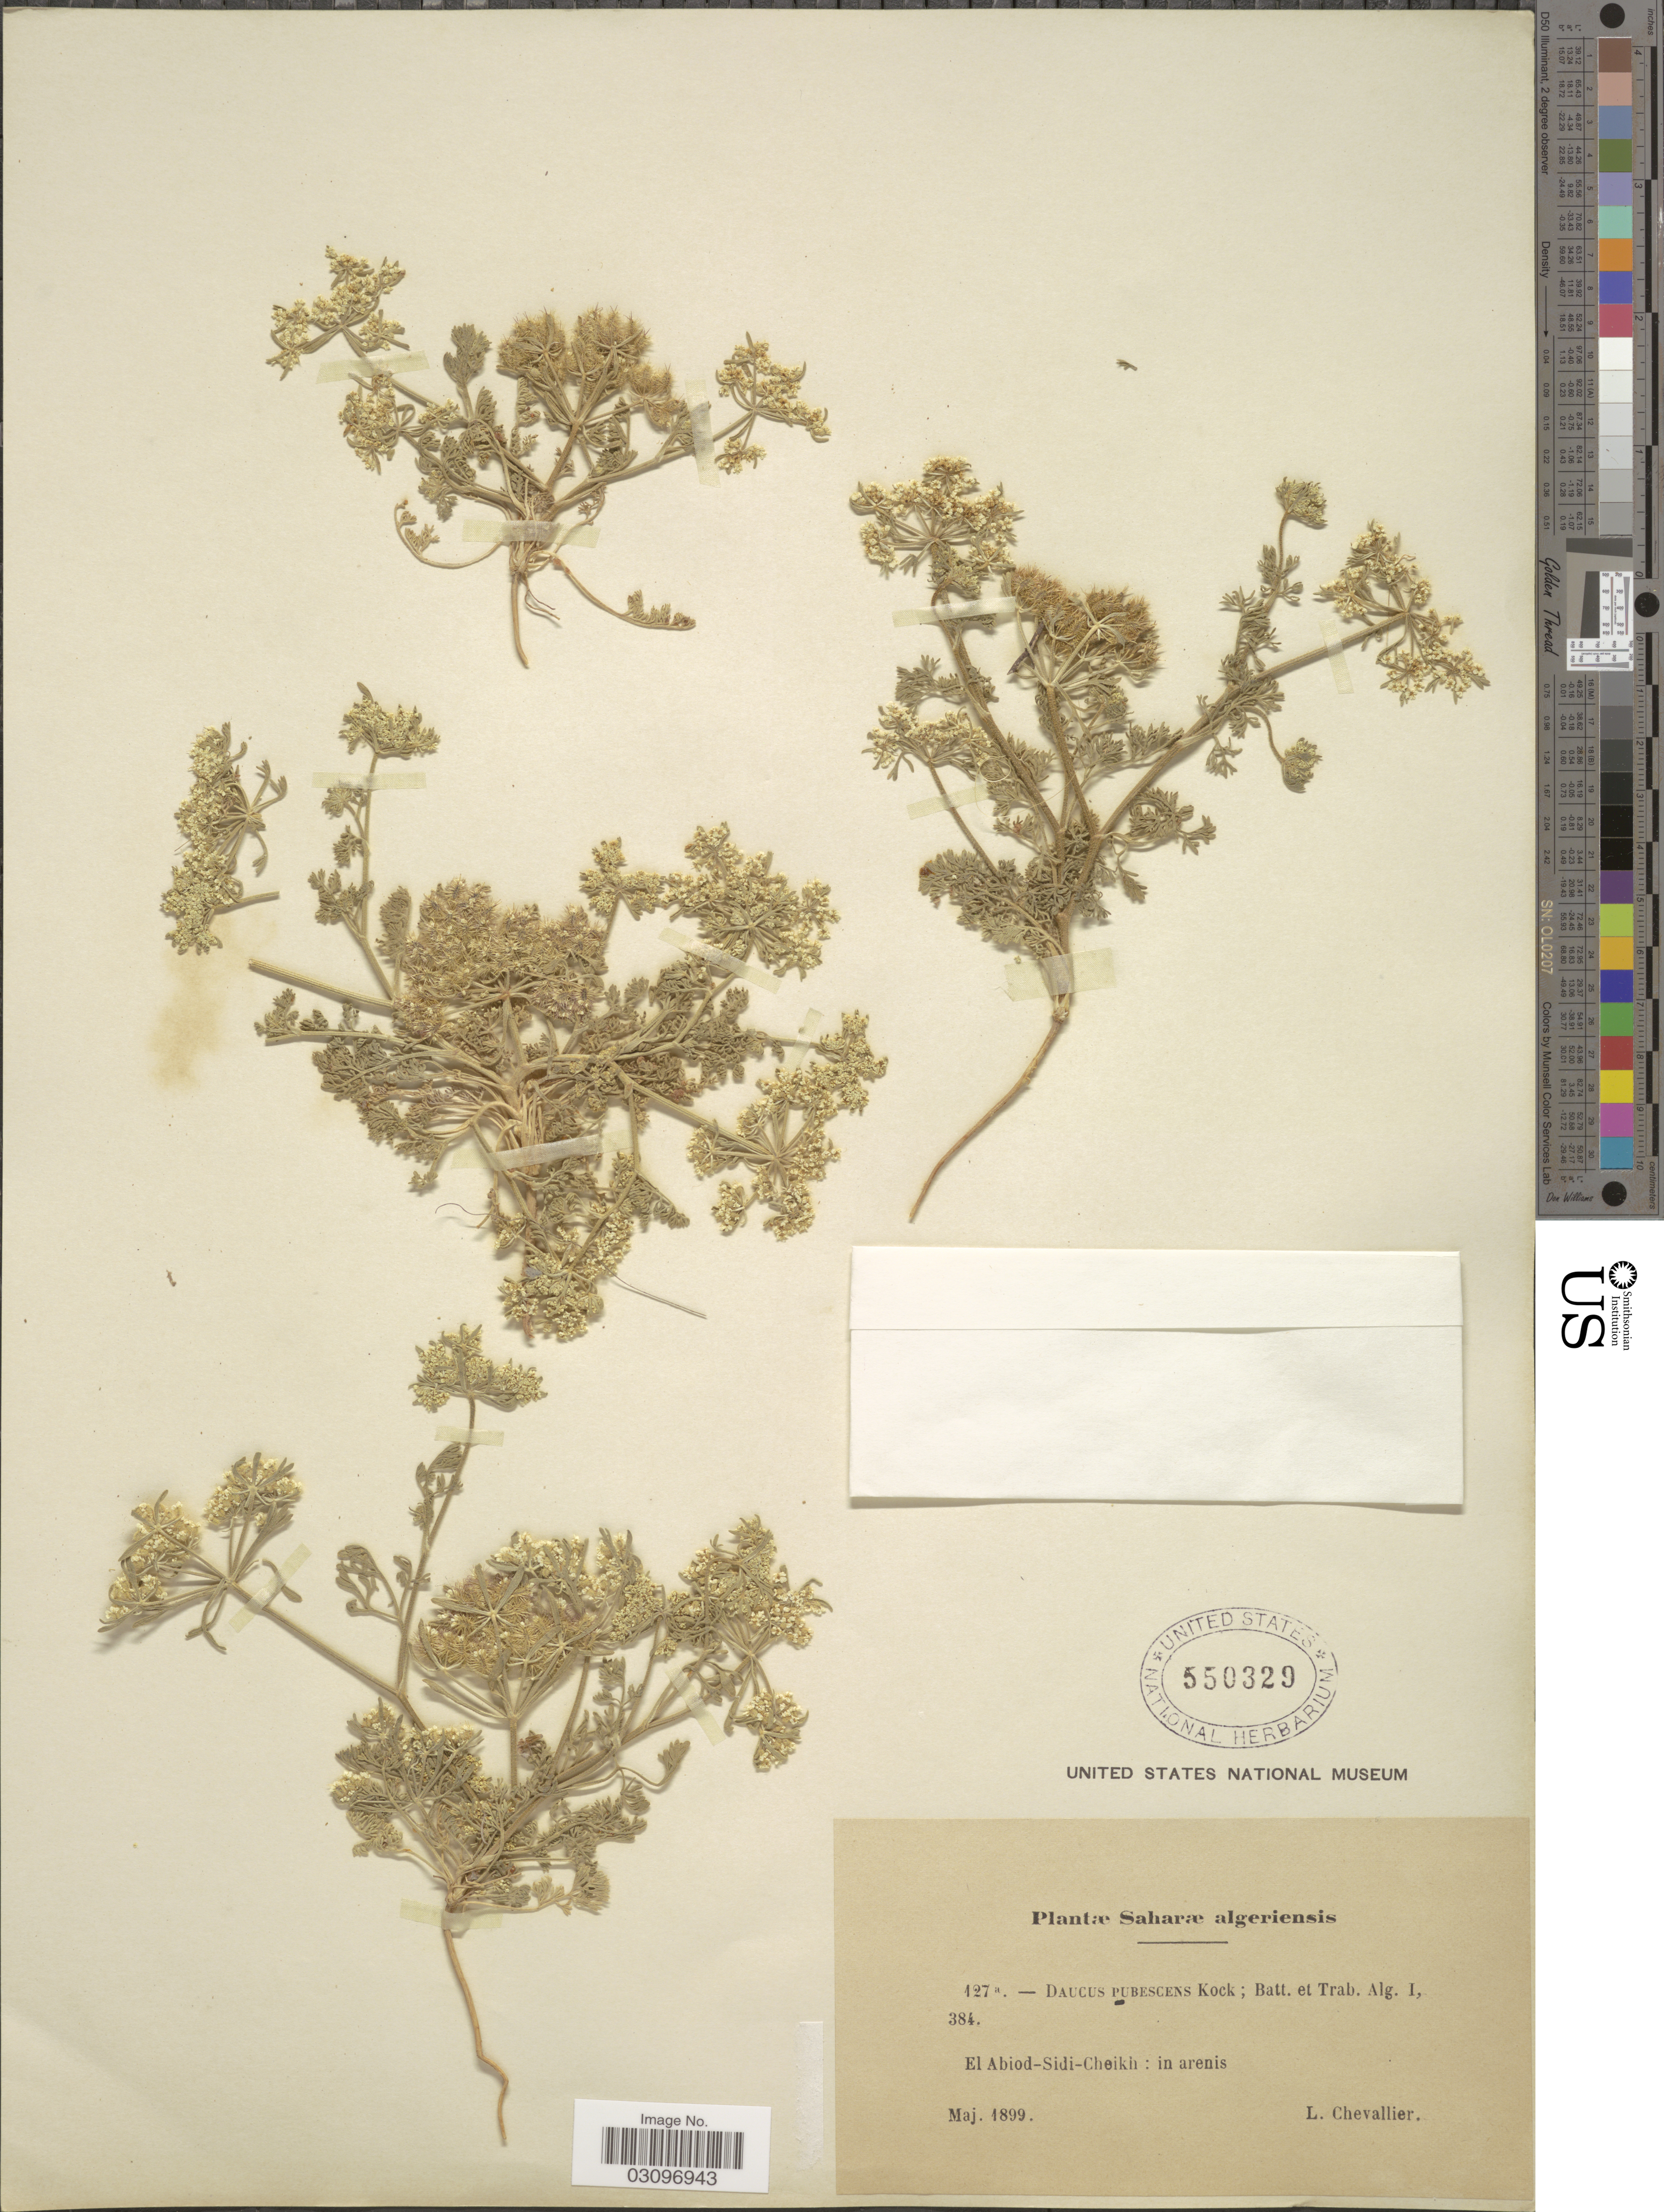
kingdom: Plantae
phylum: Tracheophyta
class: Magnoliopsida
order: Apiales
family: Apiaceae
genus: Daucus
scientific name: Daucus pubescens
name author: W.J.D. Koch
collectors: L. Chevallier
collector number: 127a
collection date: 1899-05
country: Algeria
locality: Saharæ algeriensis. El Abiod-Sidi-Cheikh: in arenis.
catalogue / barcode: US 550329